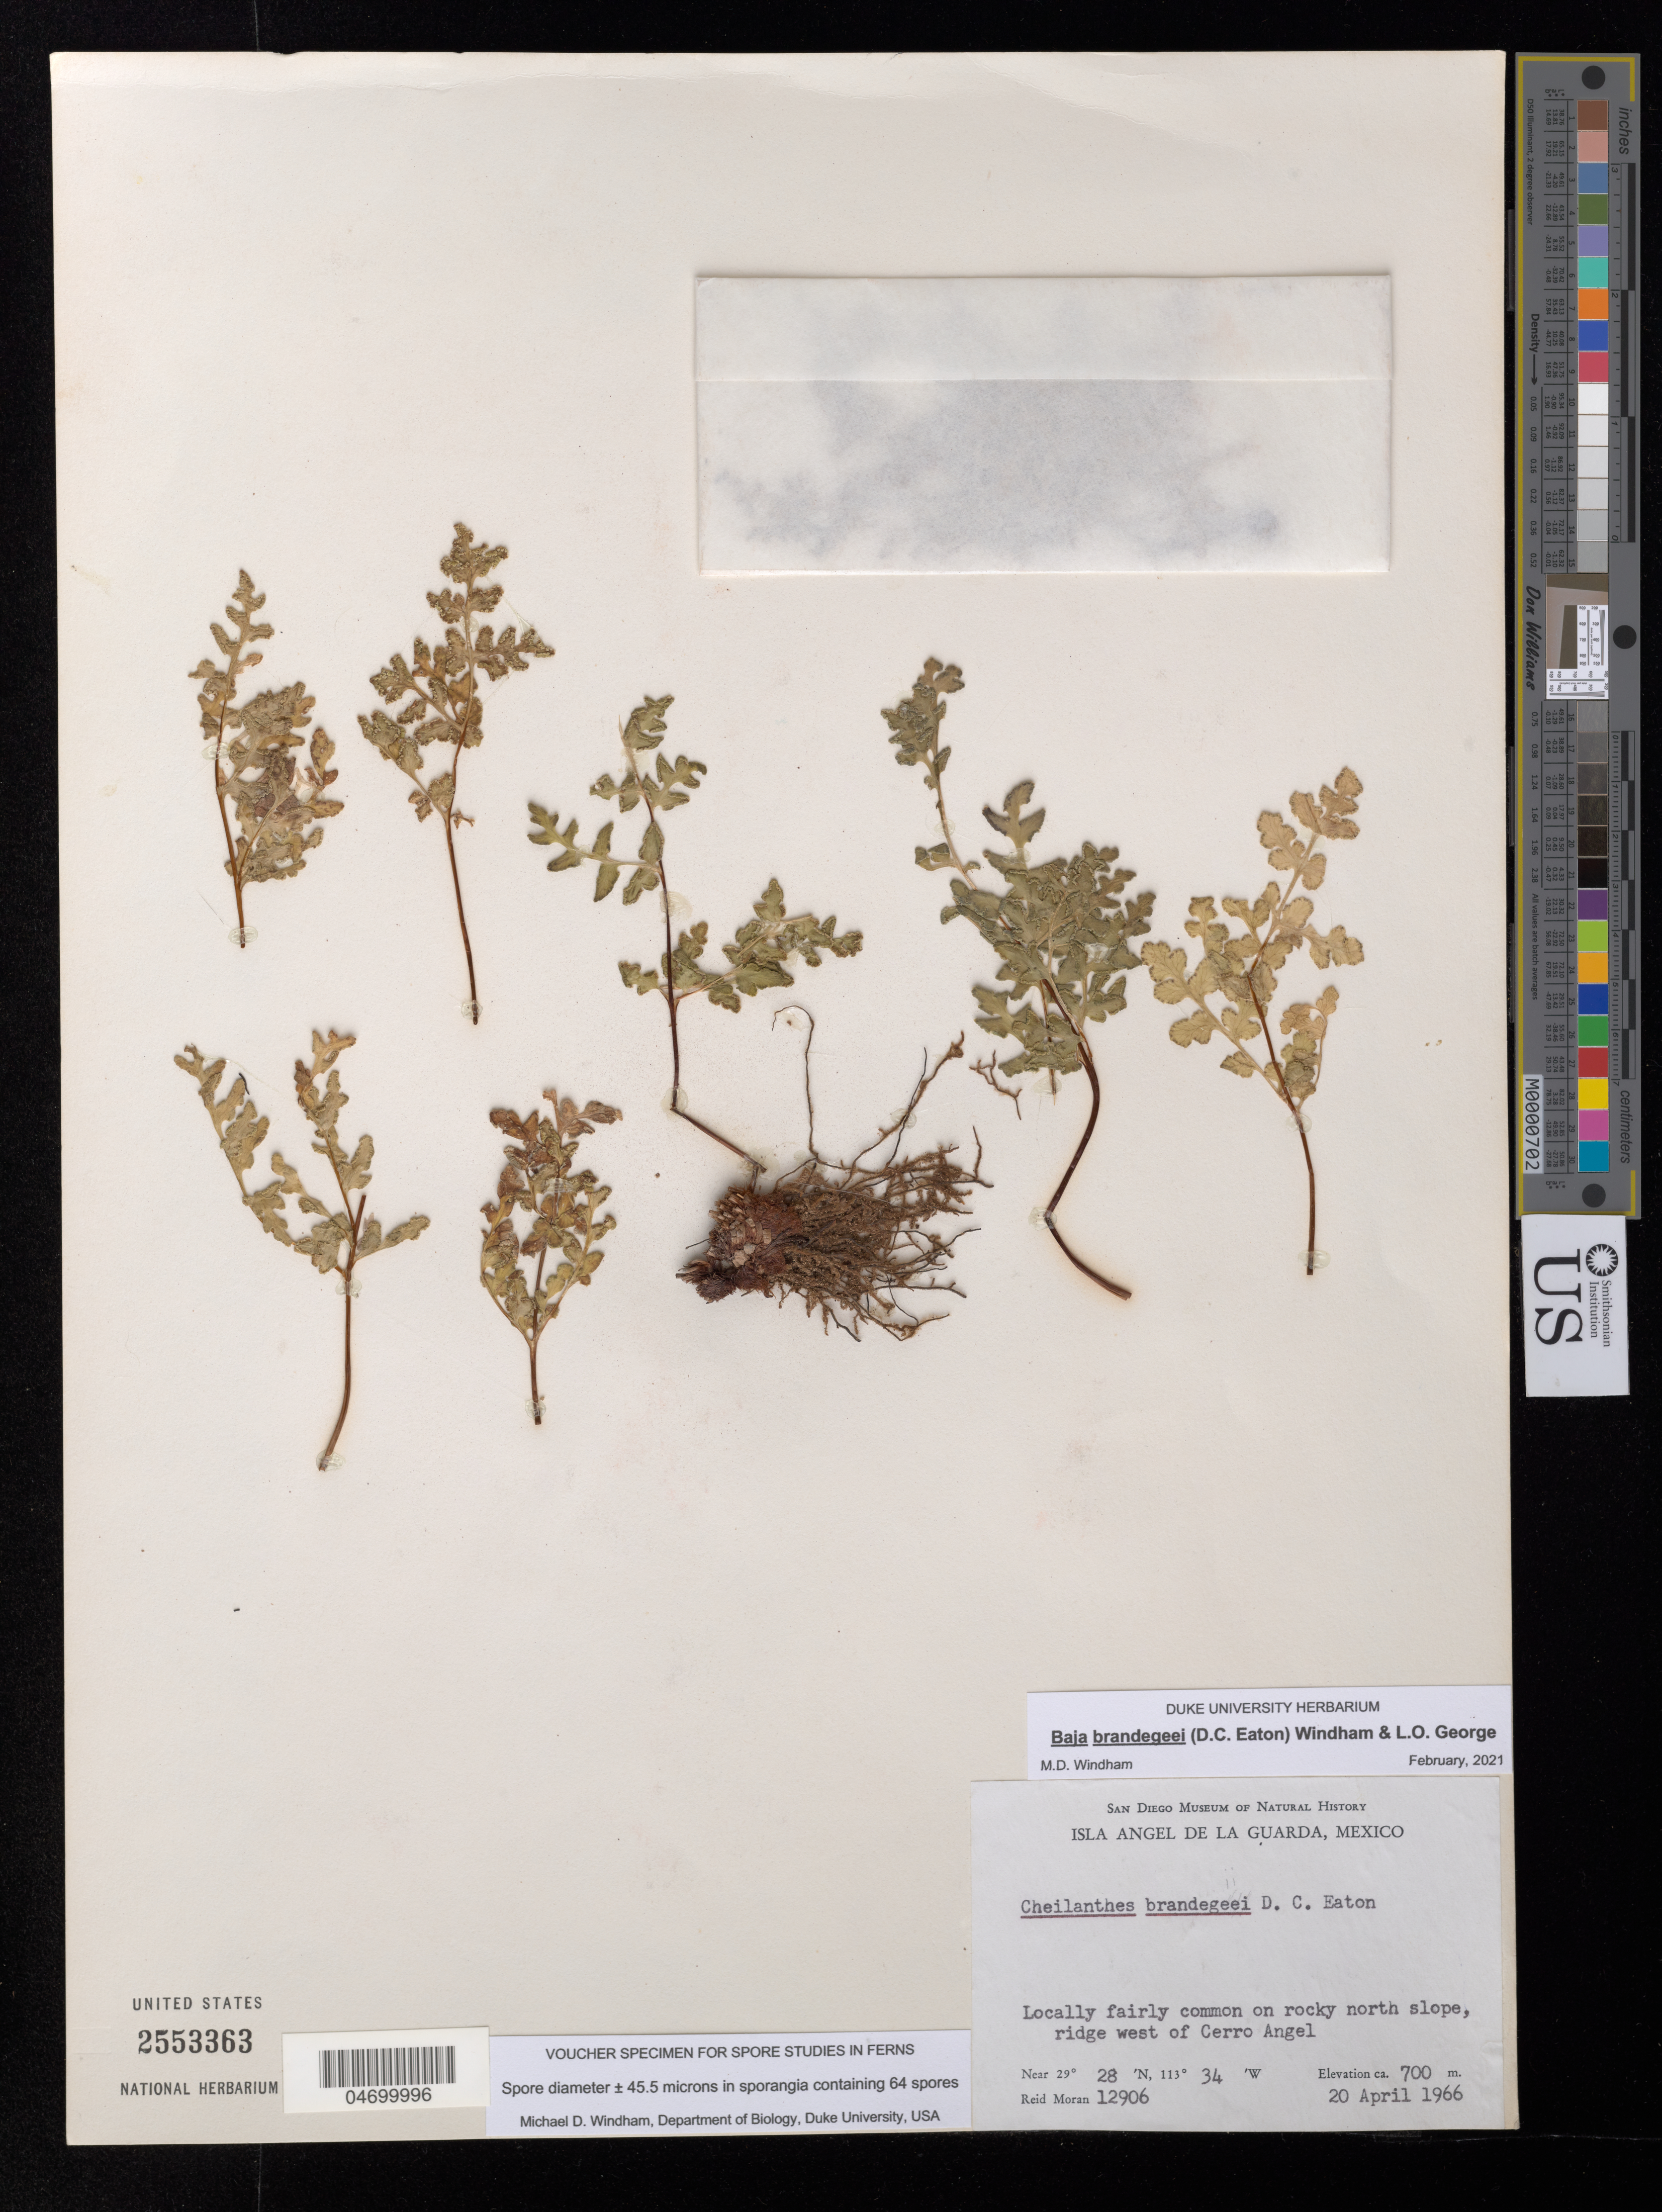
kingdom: Plantae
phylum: Tracheophyta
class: Polypodiopsida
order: Polypodiales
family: Pteridaceae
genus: Cheilanthes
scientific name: Cheilanthes brandeegei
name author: D.C. Eaton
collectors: R. Moran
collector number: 12906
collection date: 1966-04-20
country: Mexico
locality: Isla Angel de la Guarda. Ridge west of Cerro Angel.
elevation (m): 700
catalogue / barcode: US 2553363